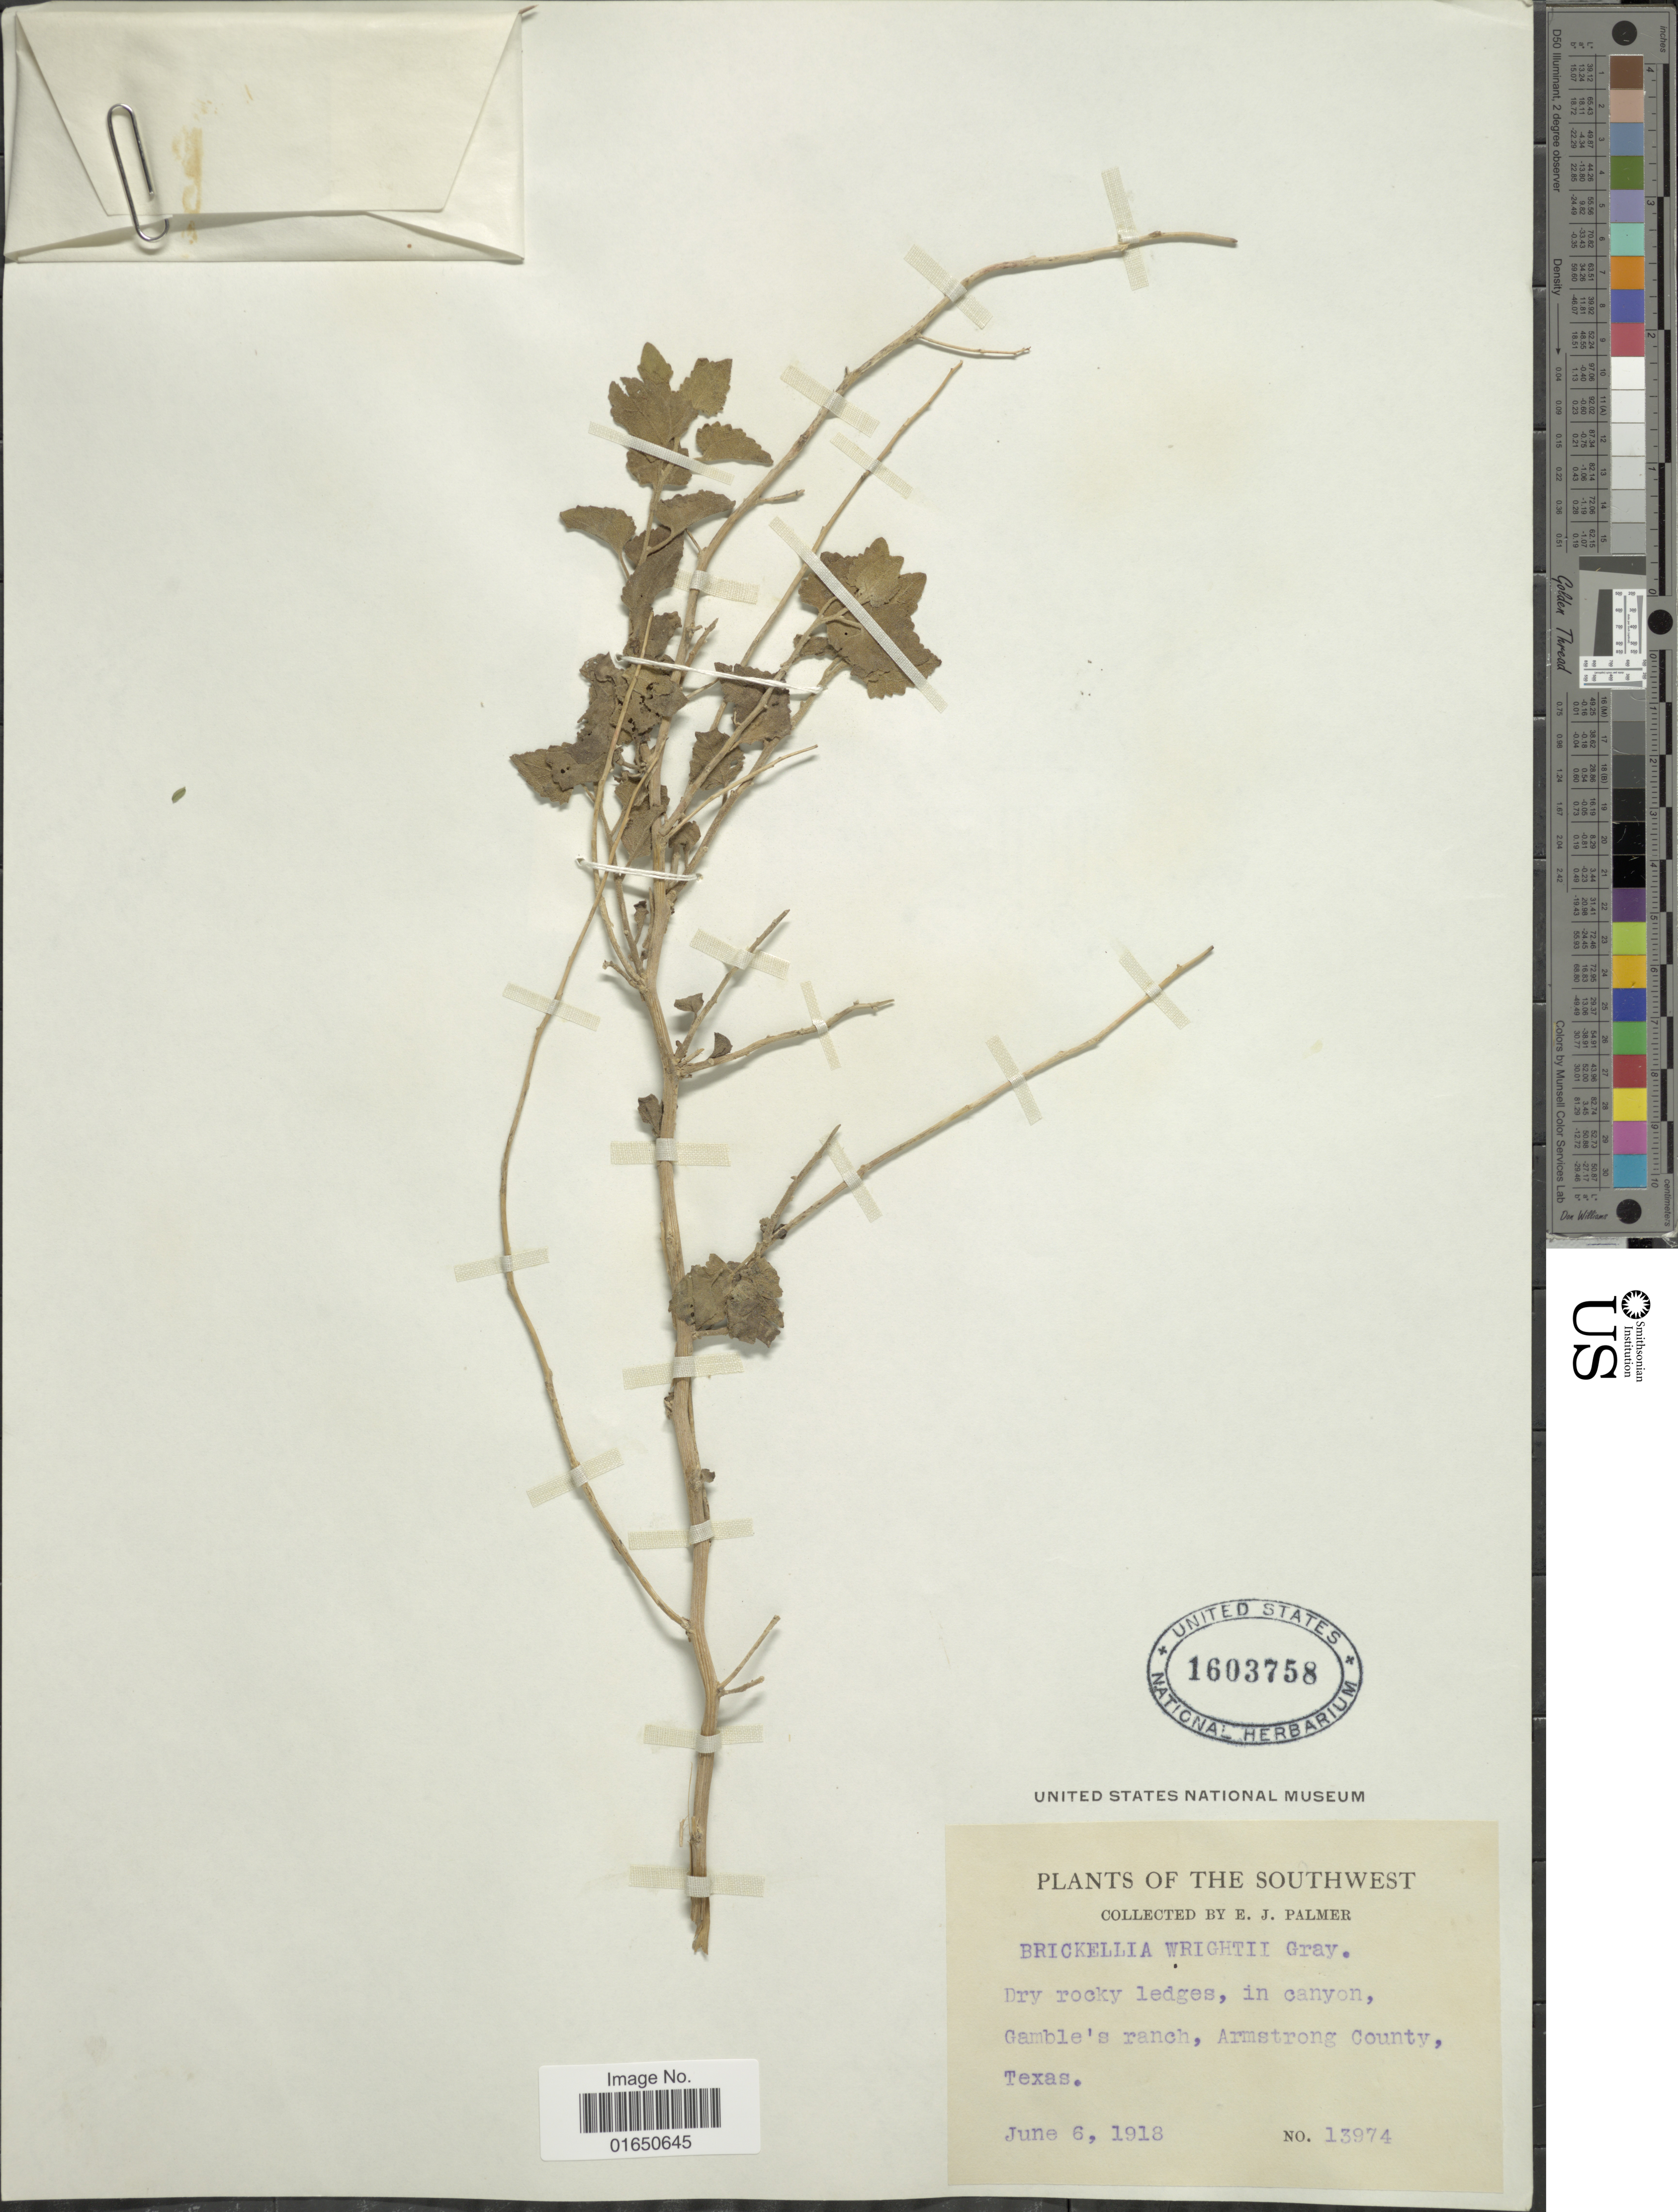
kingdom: Plantae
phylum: Tracheophyta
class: Magnoliopsida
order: Asterales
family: Asteraceae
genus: Brickellia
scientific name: Brickellia californica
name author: (Torr. & A. Gray) A. Gray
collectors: E. J. Palmer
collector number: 13974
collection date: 1918-06-06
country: United States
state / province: Texas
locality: Southwest. Gamble's ranch, Armstrong County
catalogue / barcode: US 1603758